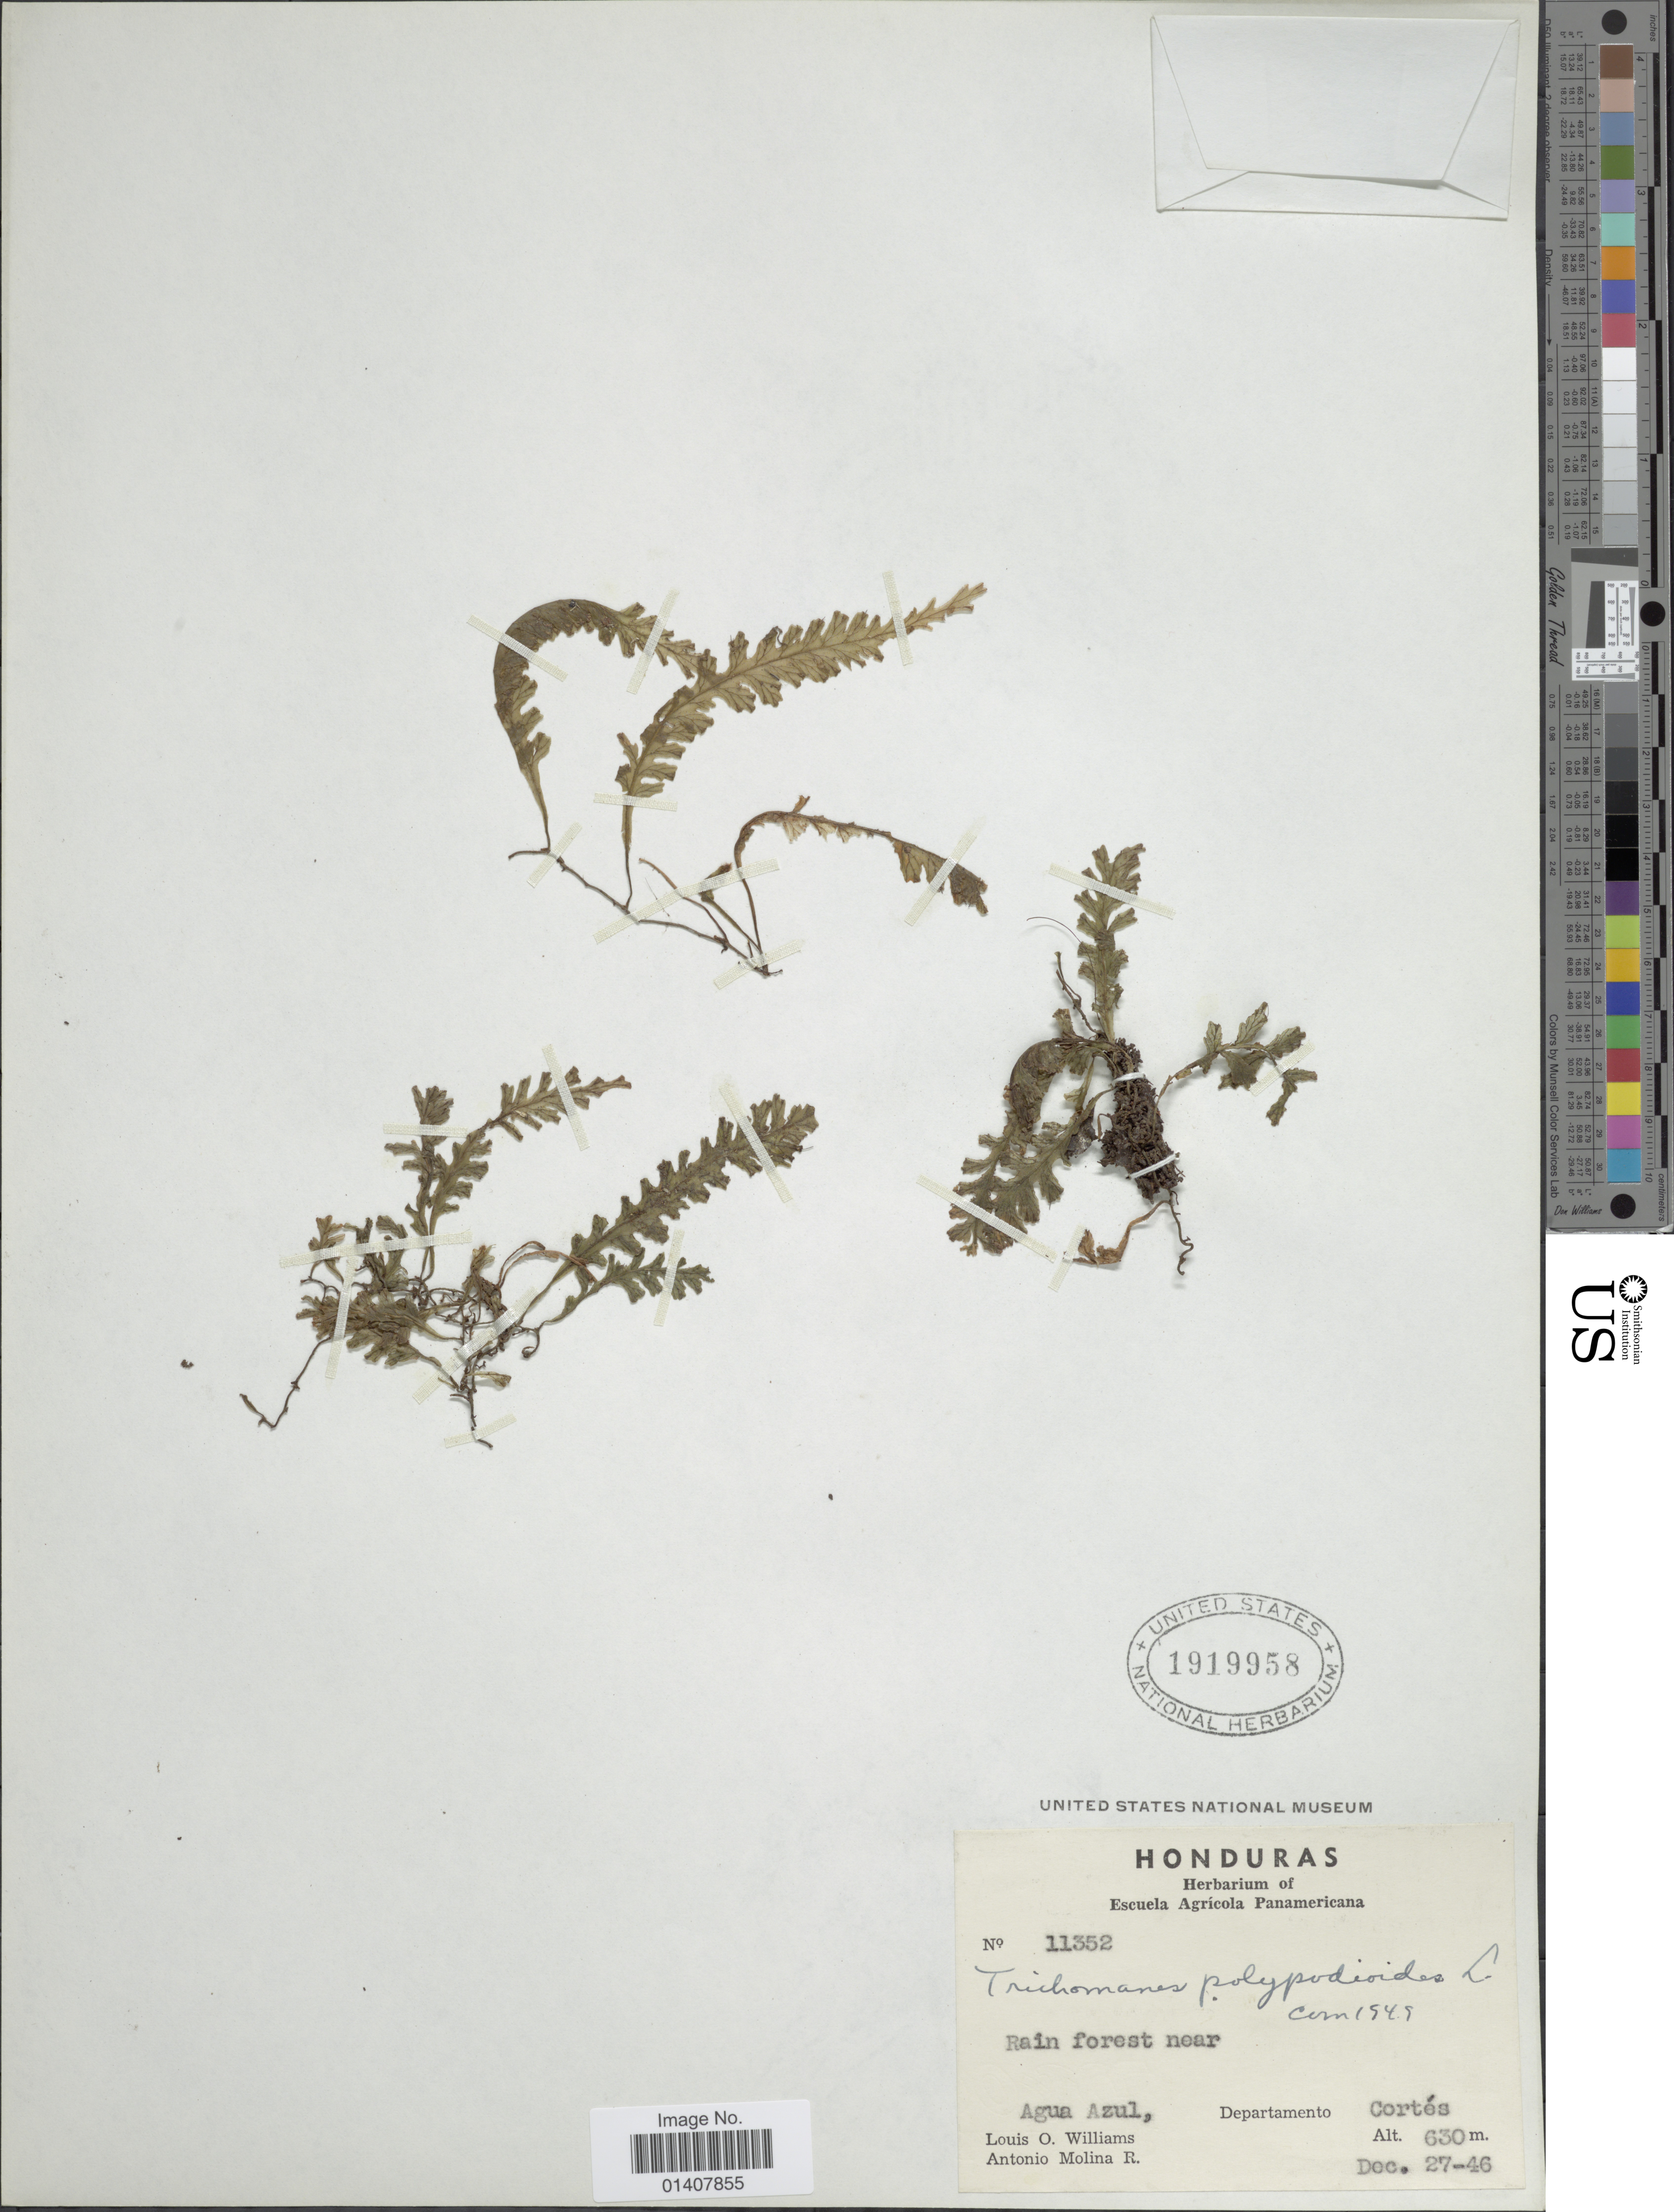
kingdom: Plantae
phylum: Tracheophyta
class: Polypodiopsida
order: Hymenophyllales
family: Hymenophyllaceae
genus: Trichomanes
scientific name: Trichomanes polypodioides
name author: L.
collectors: L. O. Williams & A. Molina R.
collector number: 11352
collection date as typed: Transcribed d/m/y: 27/12/43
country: Honduras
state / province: Cortés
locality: Rain forest near , Agua Azul, Departamento Cortés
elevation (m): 630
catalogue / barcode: US 1919958